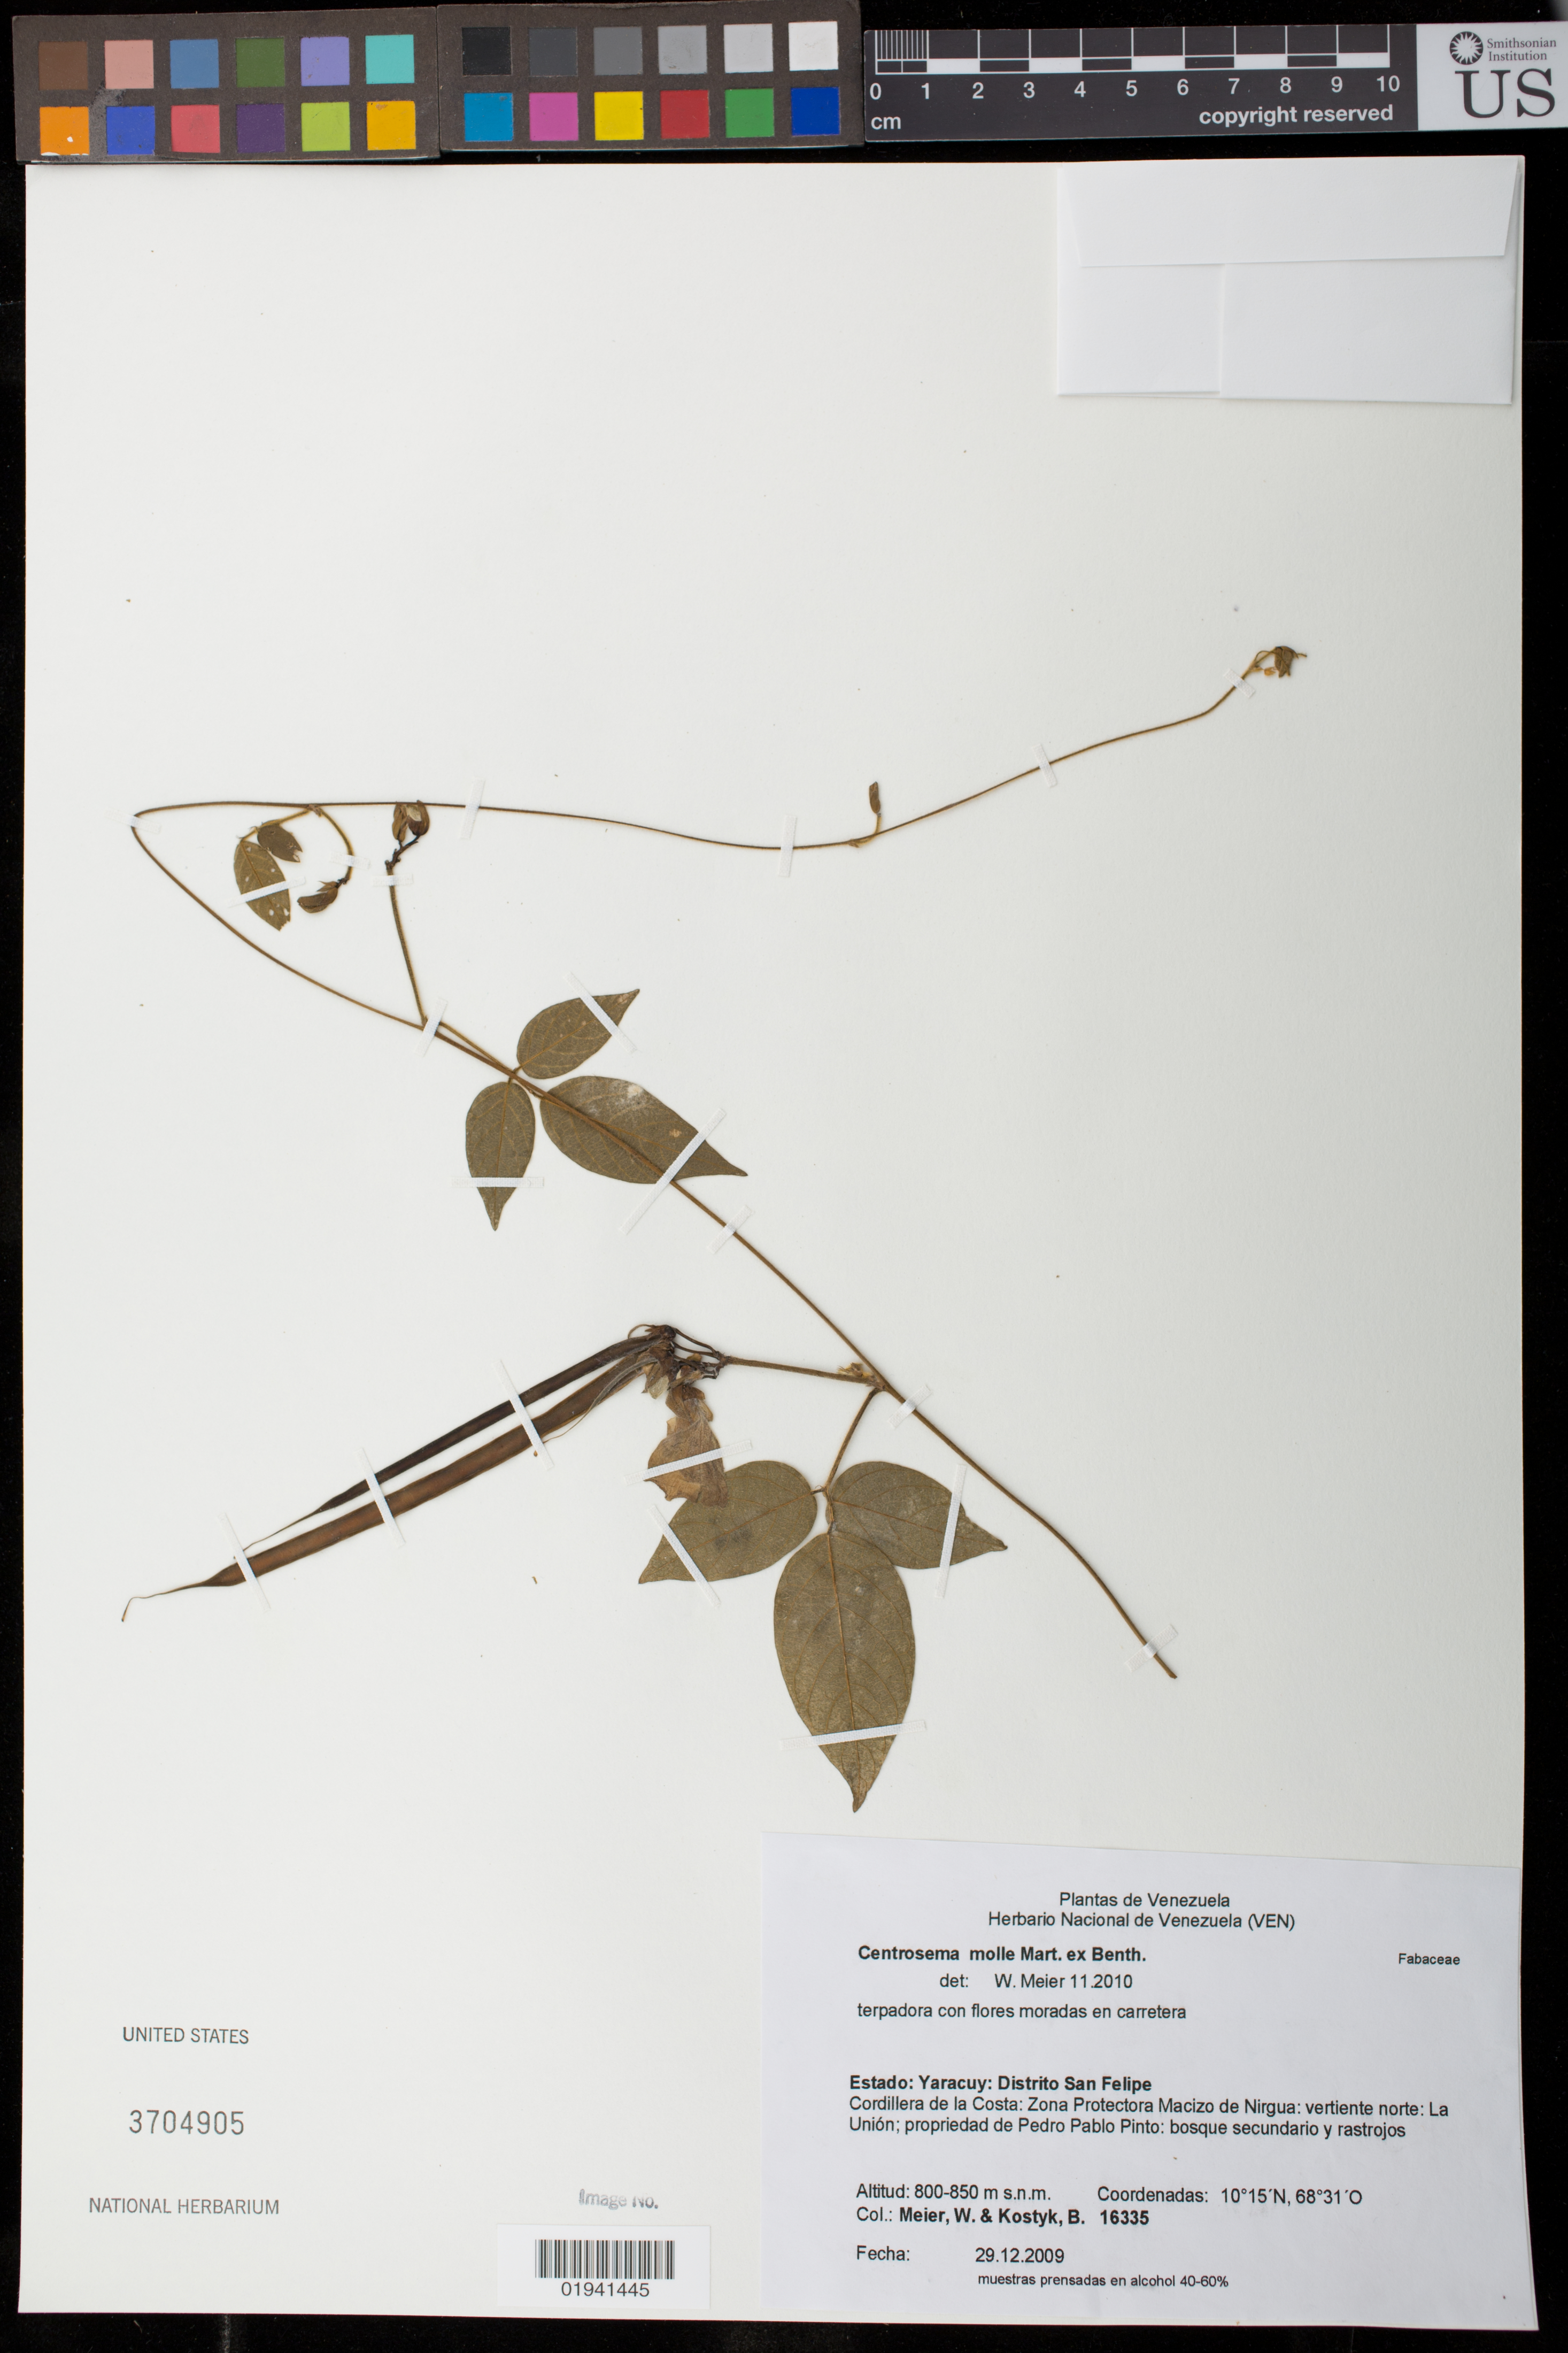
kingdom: Plantae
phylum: Tracheophyta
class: Magnoliopsida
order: Fabales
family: Fabaceae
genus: Centrosema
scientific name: Centrosema molle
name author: Mart. ex Benth.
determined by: Meier, Winfried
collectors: W. Meier & B. Kostyk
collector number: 16335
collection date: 2009-12-29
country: Venezuela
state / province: Yaracuy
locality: Distrito San Felipe. Cordillera de la Costa, Zona Protectora Macizo de Nirgua, vertiente norte, La Unión, propriedad de Pedro Pable Pinto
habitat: bosque secundario y rastrojos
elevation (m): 800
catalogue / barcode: US 3704905